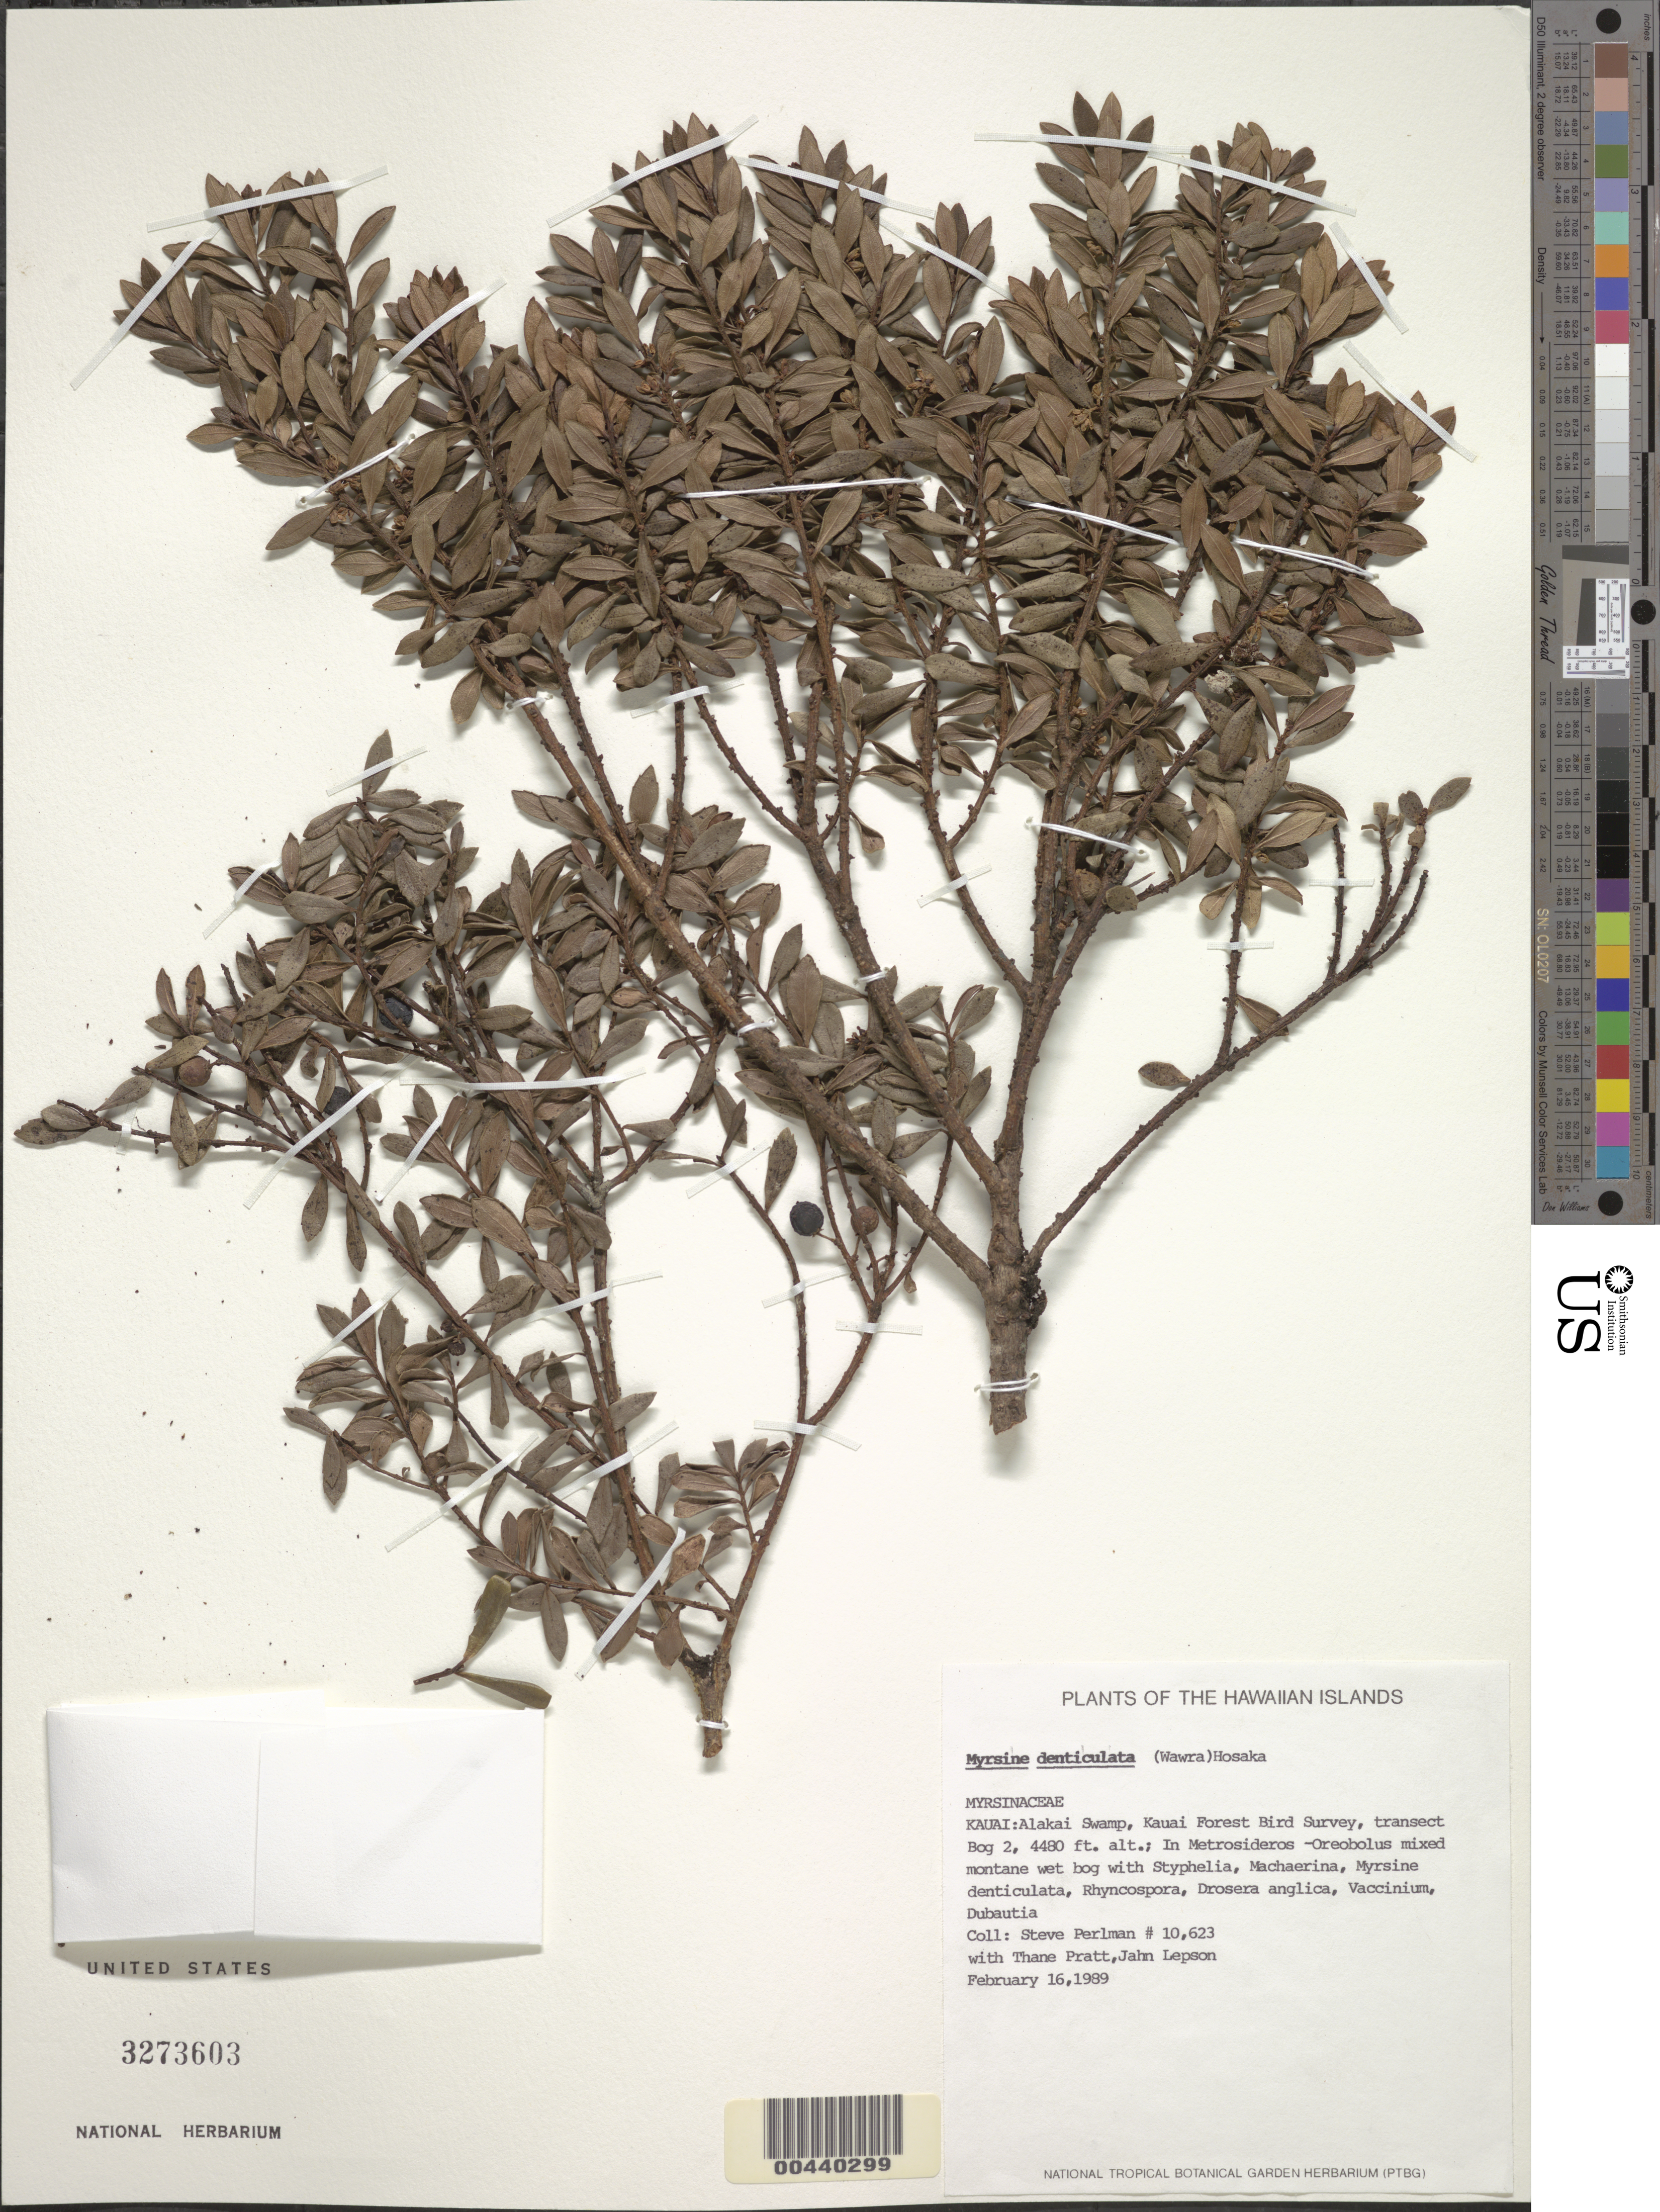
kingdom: Plantae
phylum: Tracheophyta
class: Magnoliopsida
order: Ericales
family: Primulaceae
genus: Myrsine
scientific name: Myrsine denticulata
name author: (Wawra) Hosaka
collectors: S. P. Perlman, T. Pratt & J. Lepson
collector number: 10623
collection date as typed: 16 Feb 1989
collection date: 1989-02-16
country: United States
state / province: Hawaii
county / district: Kauai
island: Kaua'i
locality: Alakai Swamp, transect Bog 2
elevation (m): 1366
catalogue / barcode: US 3273603